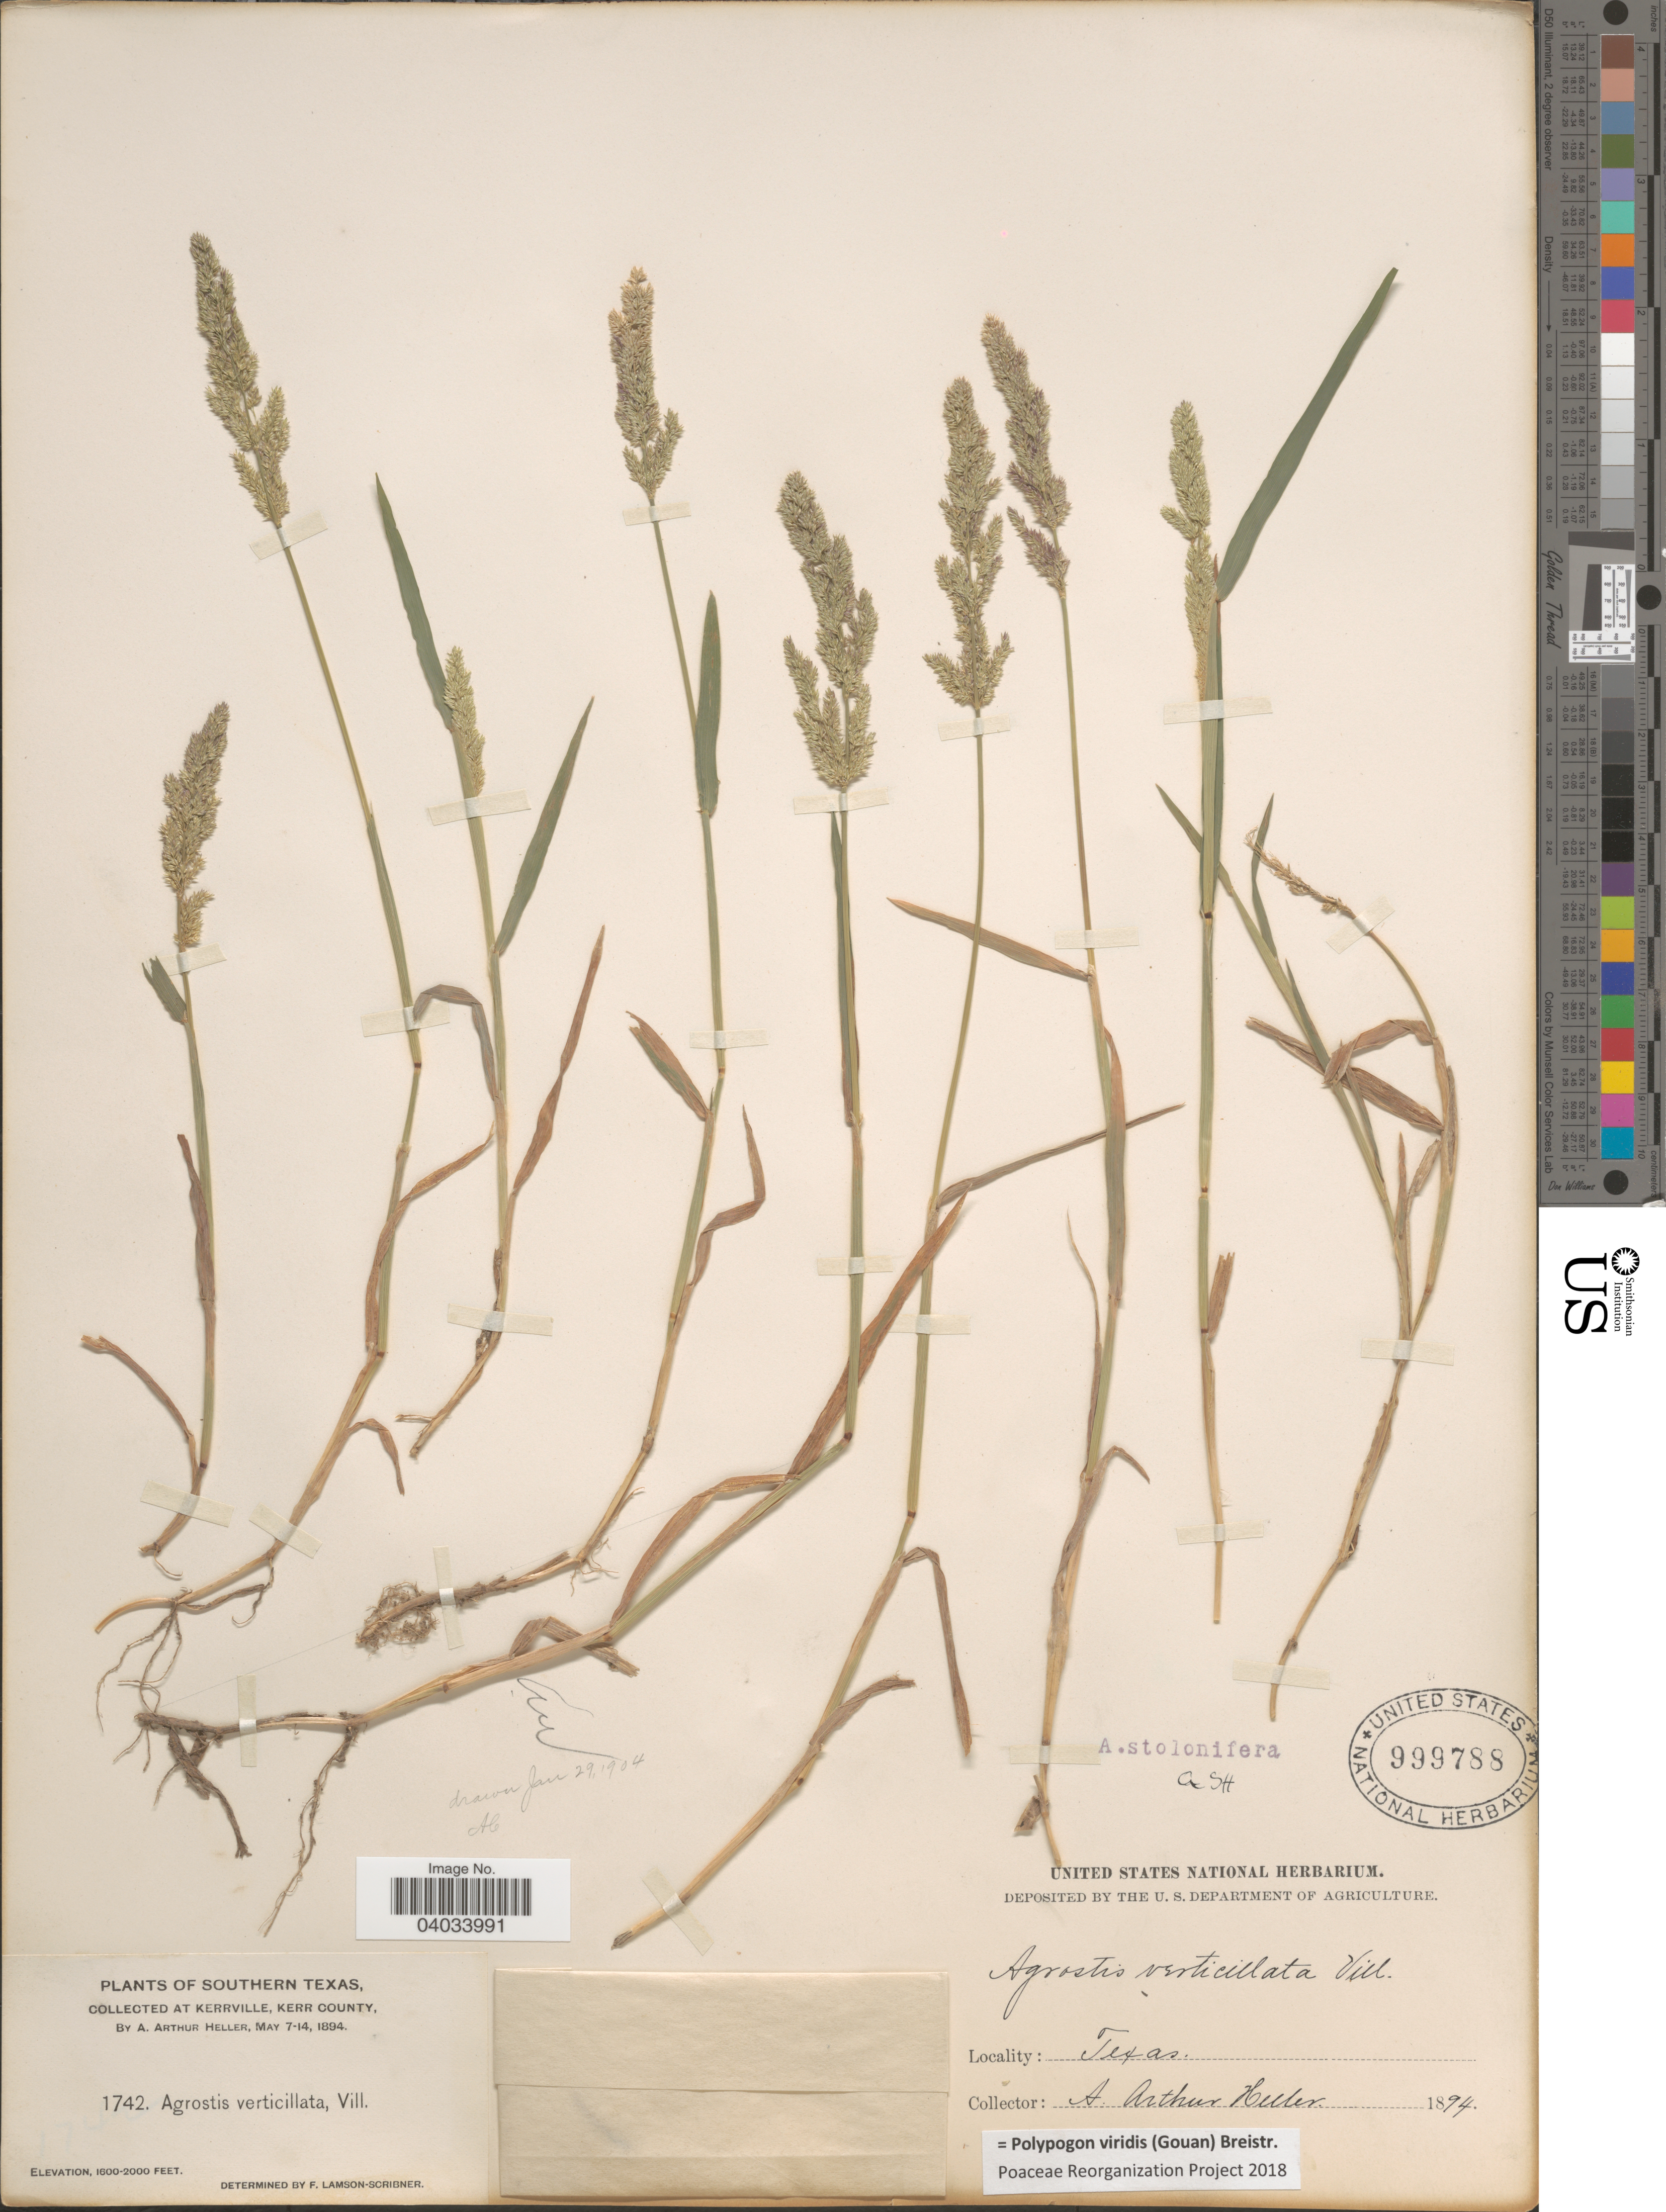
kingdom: Plantae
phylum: Tracheophyta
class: Liliopsida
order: Poales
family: Poaceae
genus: Polypogon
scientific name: Polypogon viridis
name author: (Gouan) Breistroffer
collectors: A. A. Heller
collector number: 1742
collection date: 1894-05-07/1894-05-14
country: United States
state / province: Texas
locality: Southern Texas. At Kerrville, Kerr County.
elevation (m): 488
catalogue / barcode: US 999788